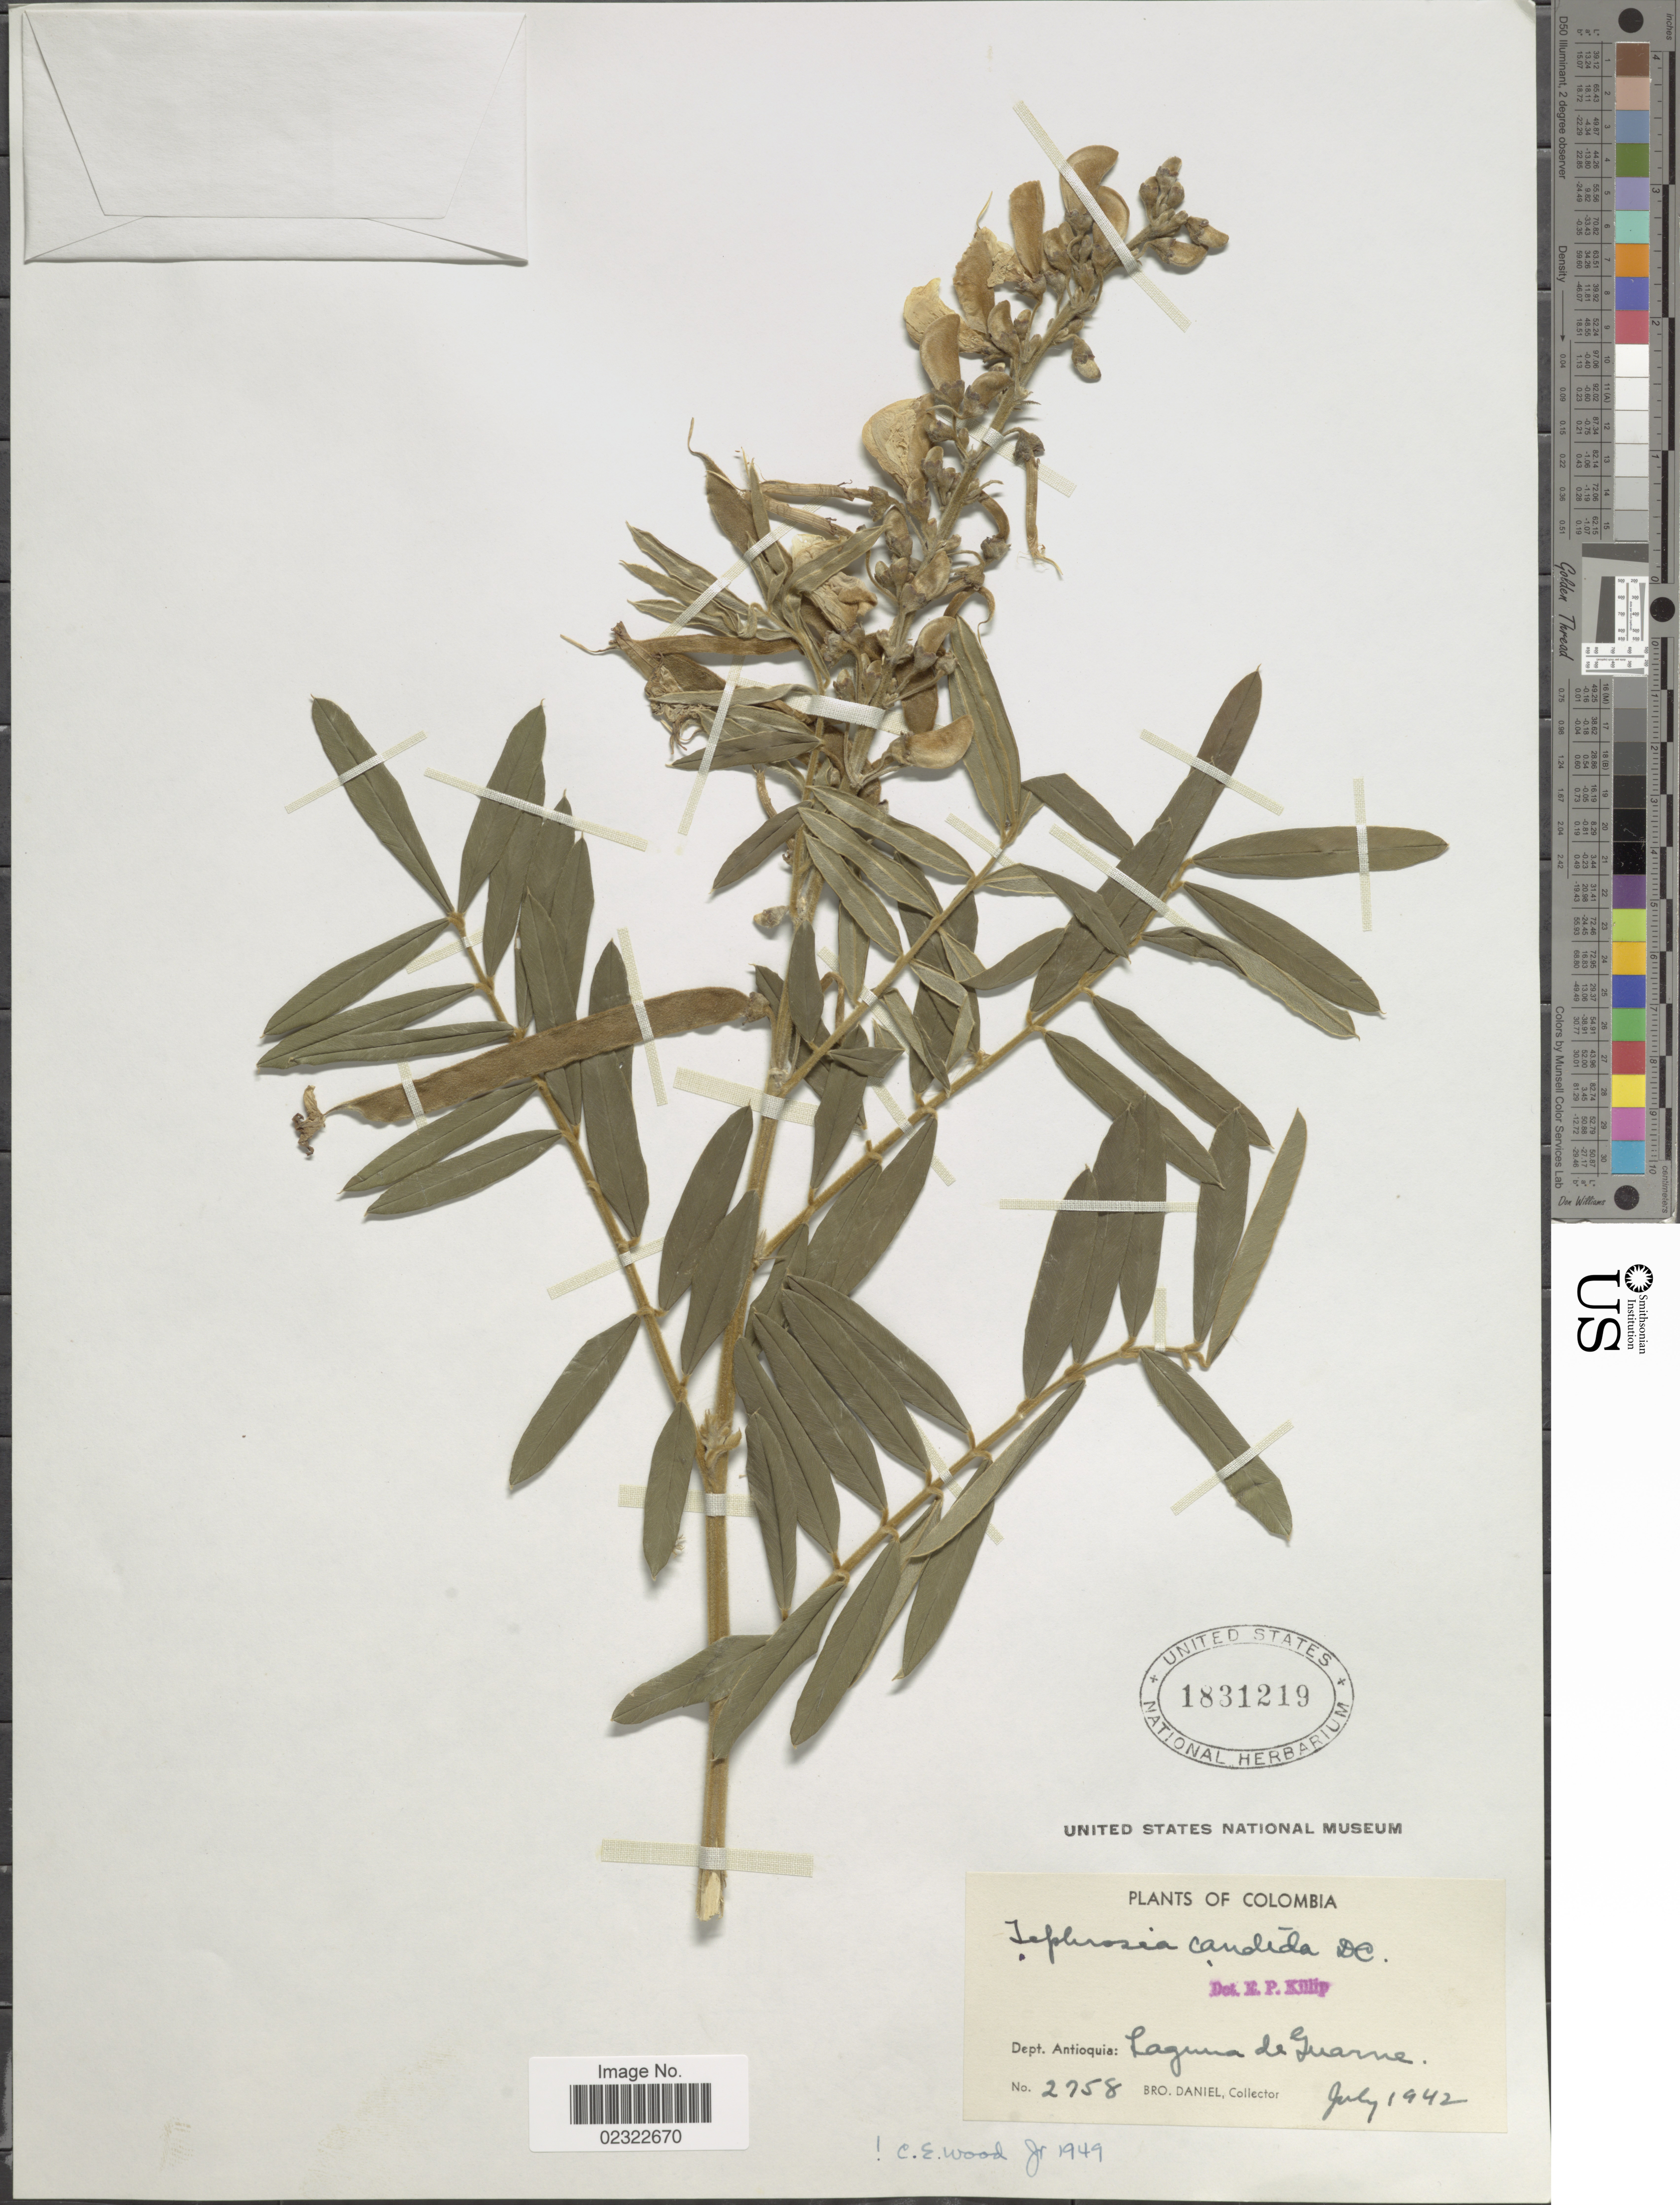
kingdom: Plantae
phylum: Tracheophyta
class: Magnoliopsida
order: Fabales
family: Fabaceae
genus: Tephrosia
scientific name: Tephrosia candida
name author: DC.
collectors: Bro. Daniel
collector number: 2758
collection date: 1942-07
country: Colombia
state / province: Antioquia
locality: Laguna de Guarne.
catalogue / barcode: US 1831219